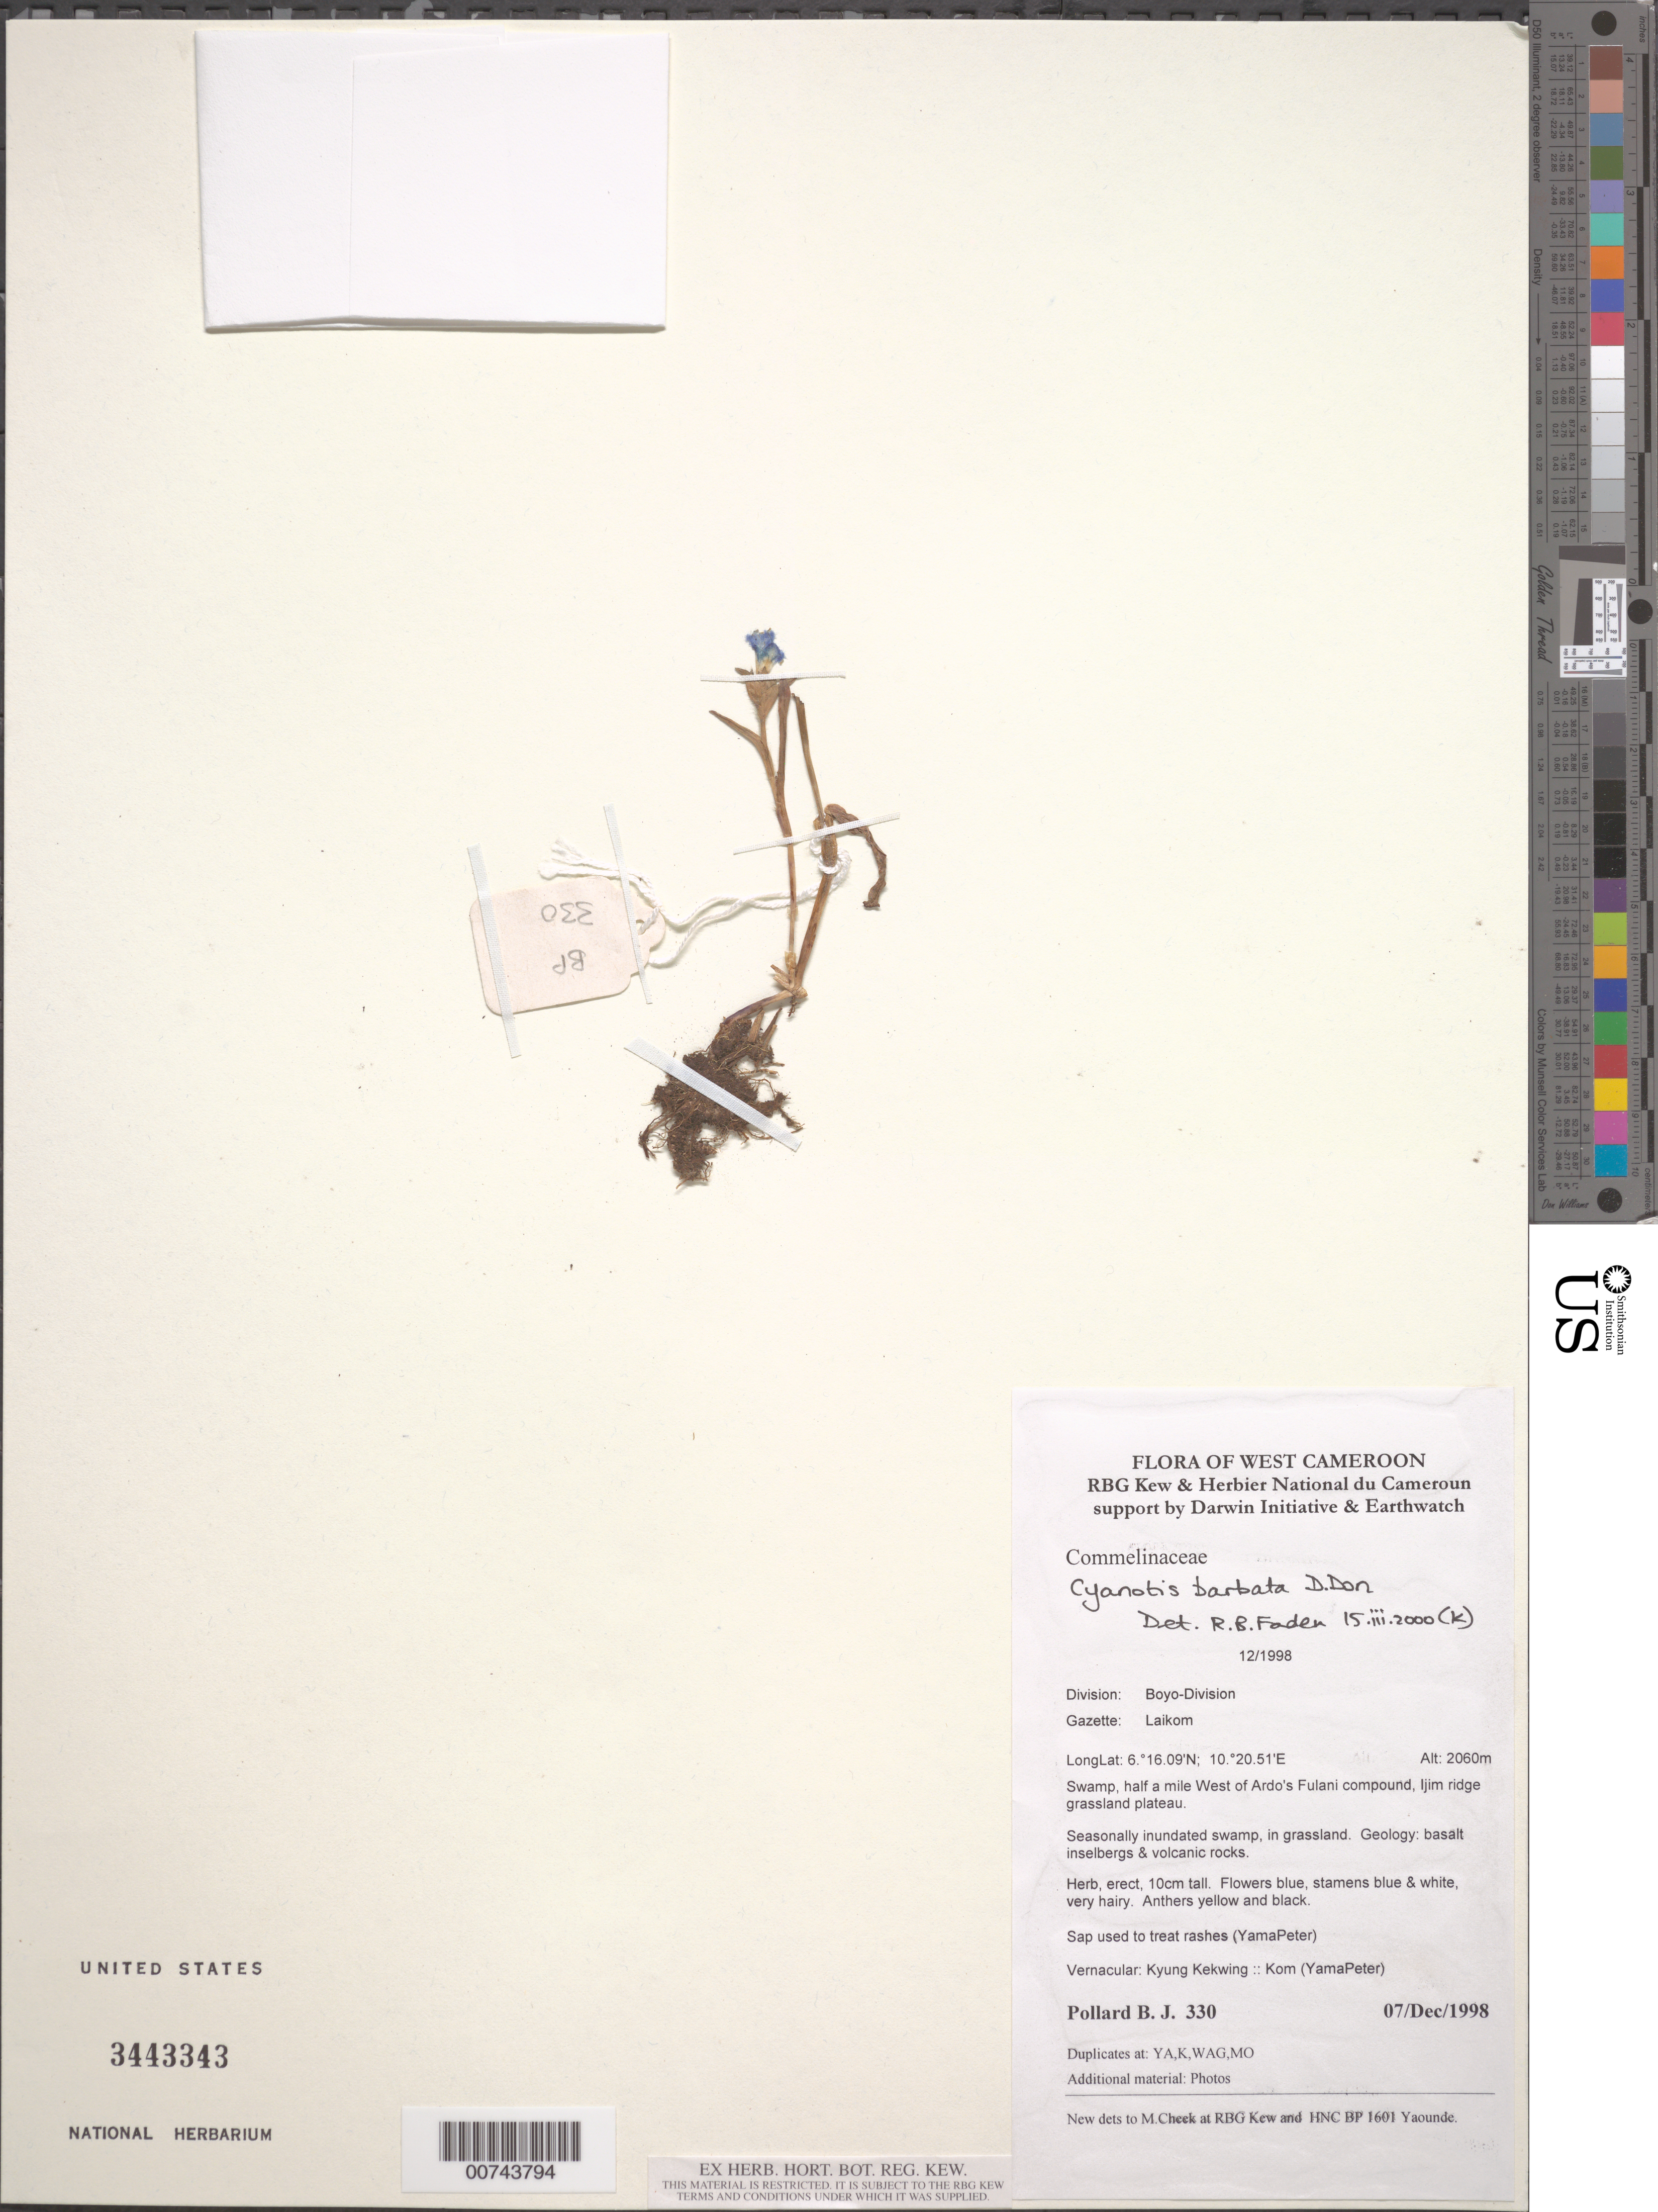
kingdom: Plantae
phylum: Tracheophyta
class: Liliopsida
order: Commelinales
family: Commelinaceae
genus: Cyanotis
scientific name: Cyanotis barbata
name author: D. Don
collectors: B. J. Pollard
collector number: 330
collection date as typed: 07 Dec 1998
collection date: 1998-12-07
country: Cameroon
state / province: Nord-ouest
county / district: Boyo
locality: Laikom, W of Ardo's Fulani compound.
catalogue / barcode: US 3443343